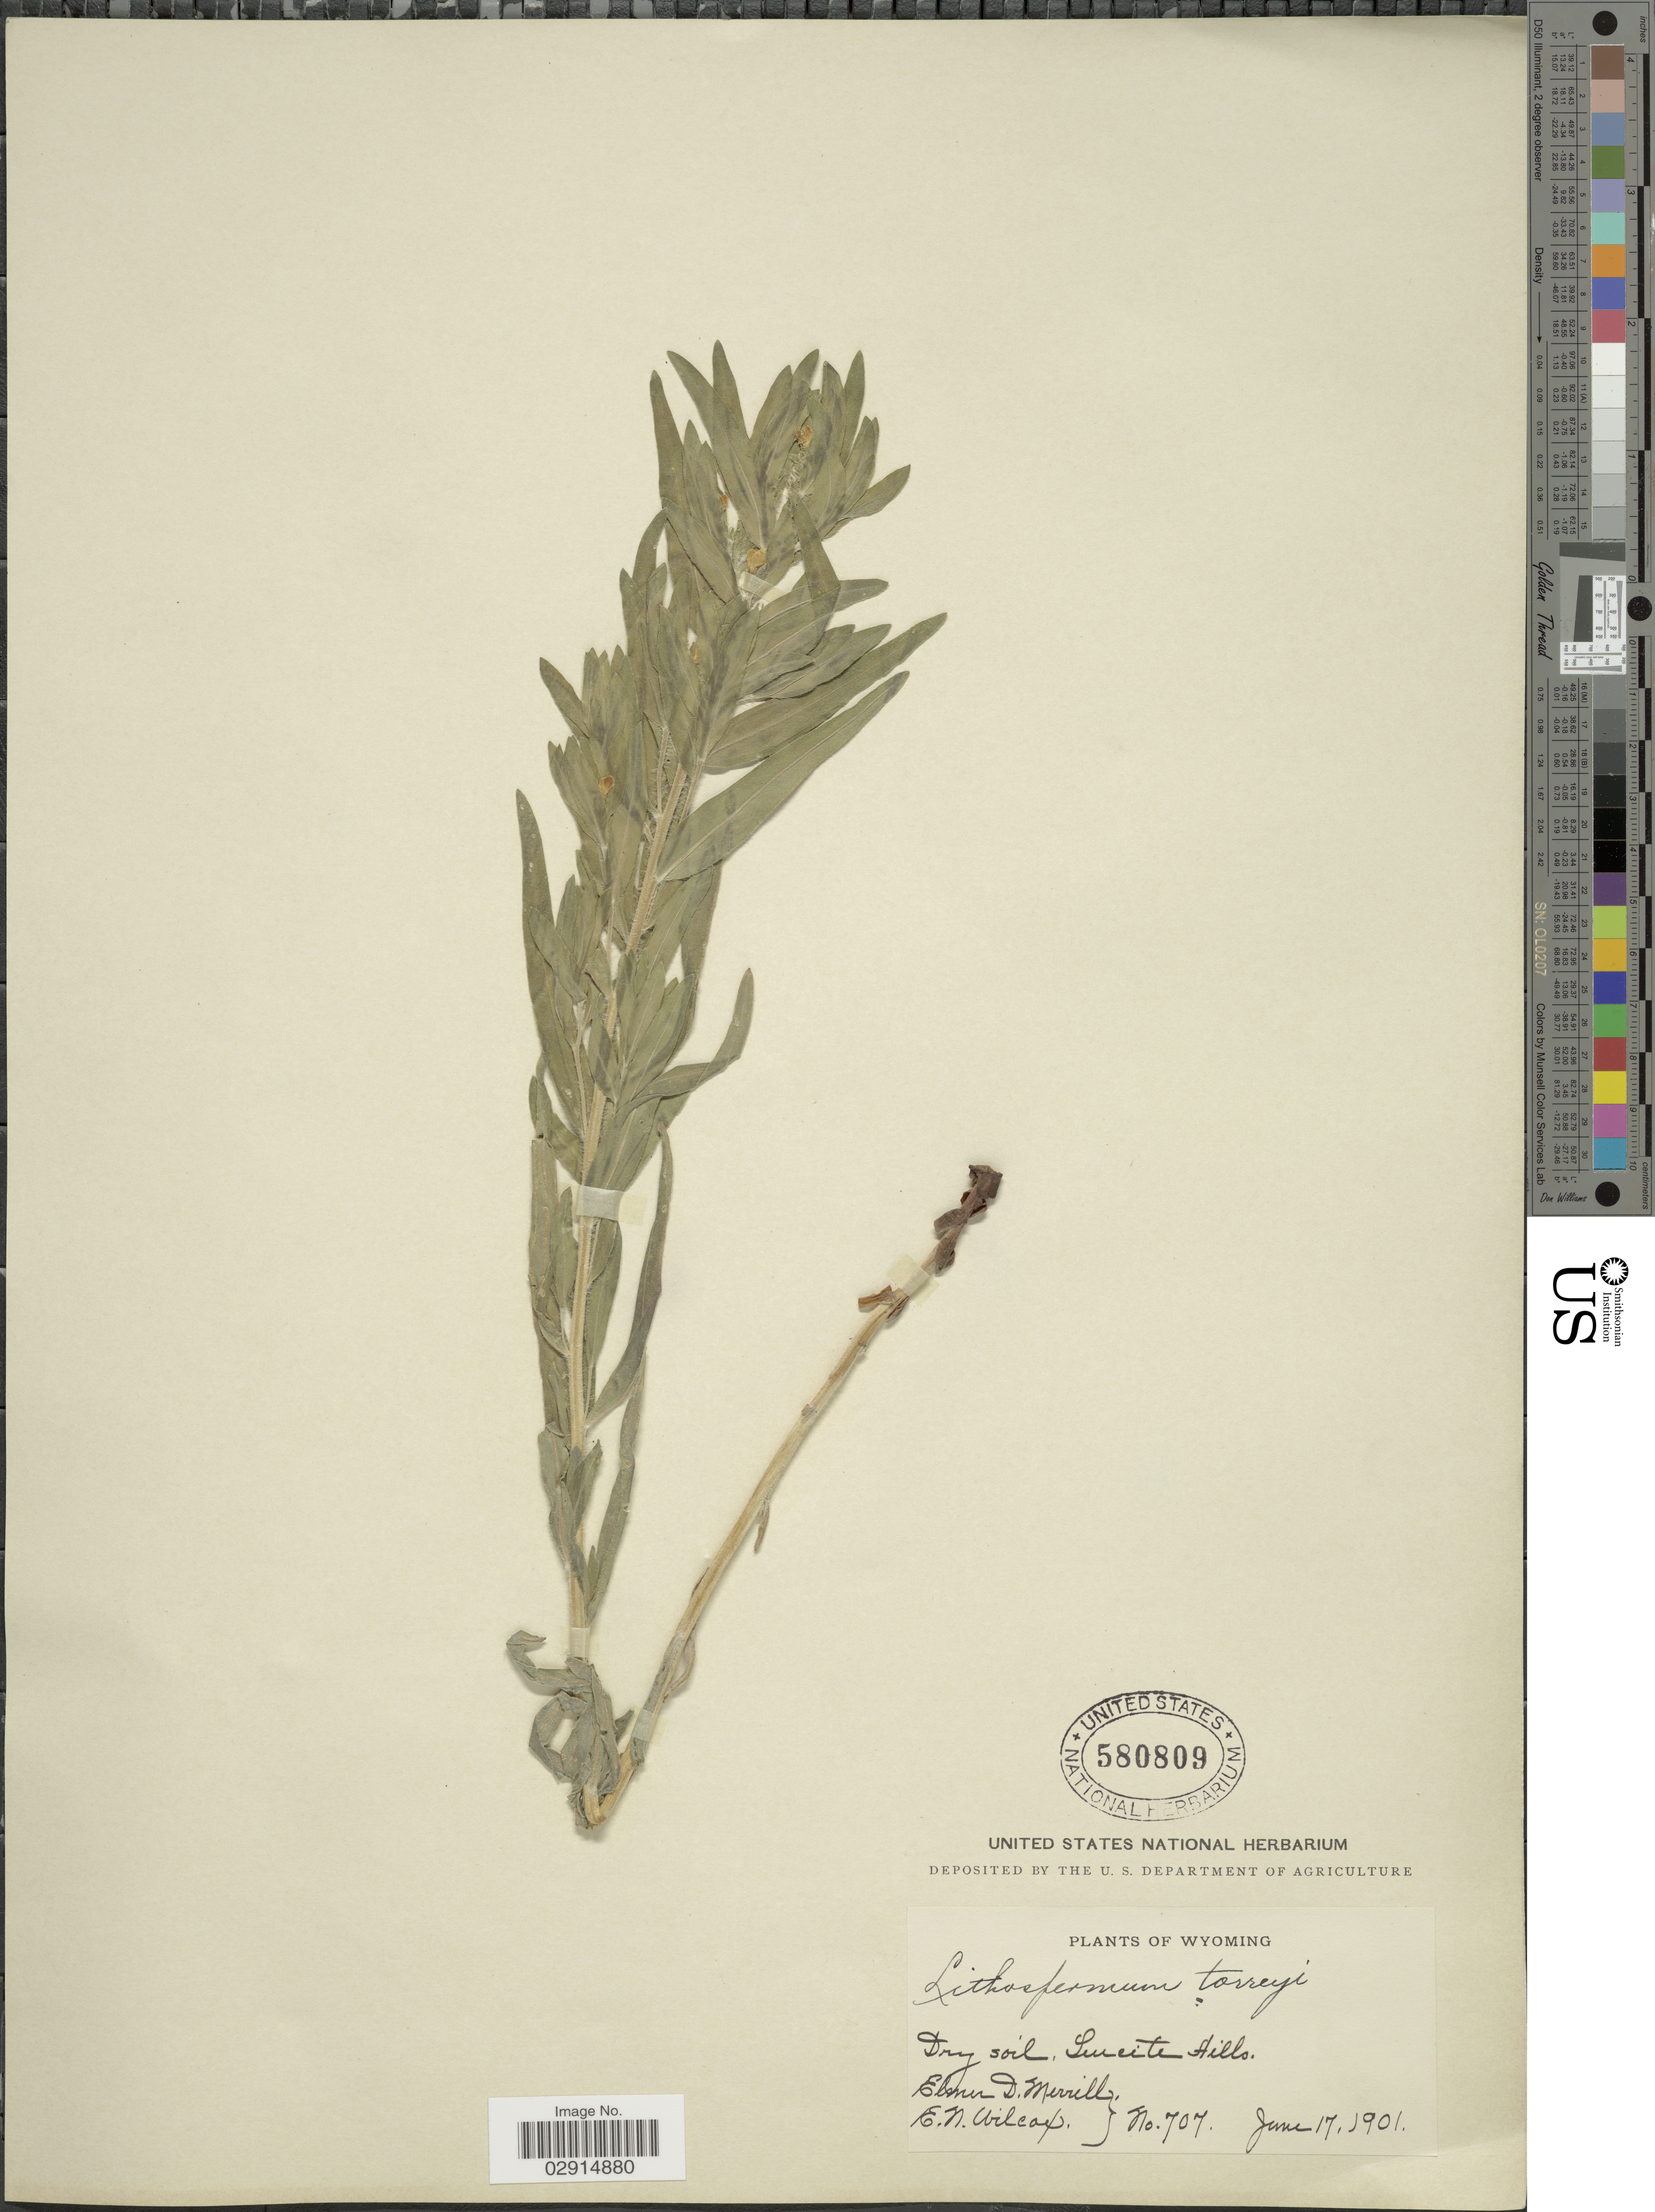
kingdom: Plantae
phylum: Tracheophyta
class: Magnoliopsida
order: Boraginales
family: Boraginaceae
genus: Lithospermum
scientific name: Lithospermum ruderale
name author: Douglas ex Lehm.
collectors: E. D. Merrill & E. Wilcox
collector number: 707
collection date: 1901-06-17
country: United States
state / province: Wyoming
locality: Dry soil, Leucite Hills. Wyoming.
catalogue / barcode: US 580809